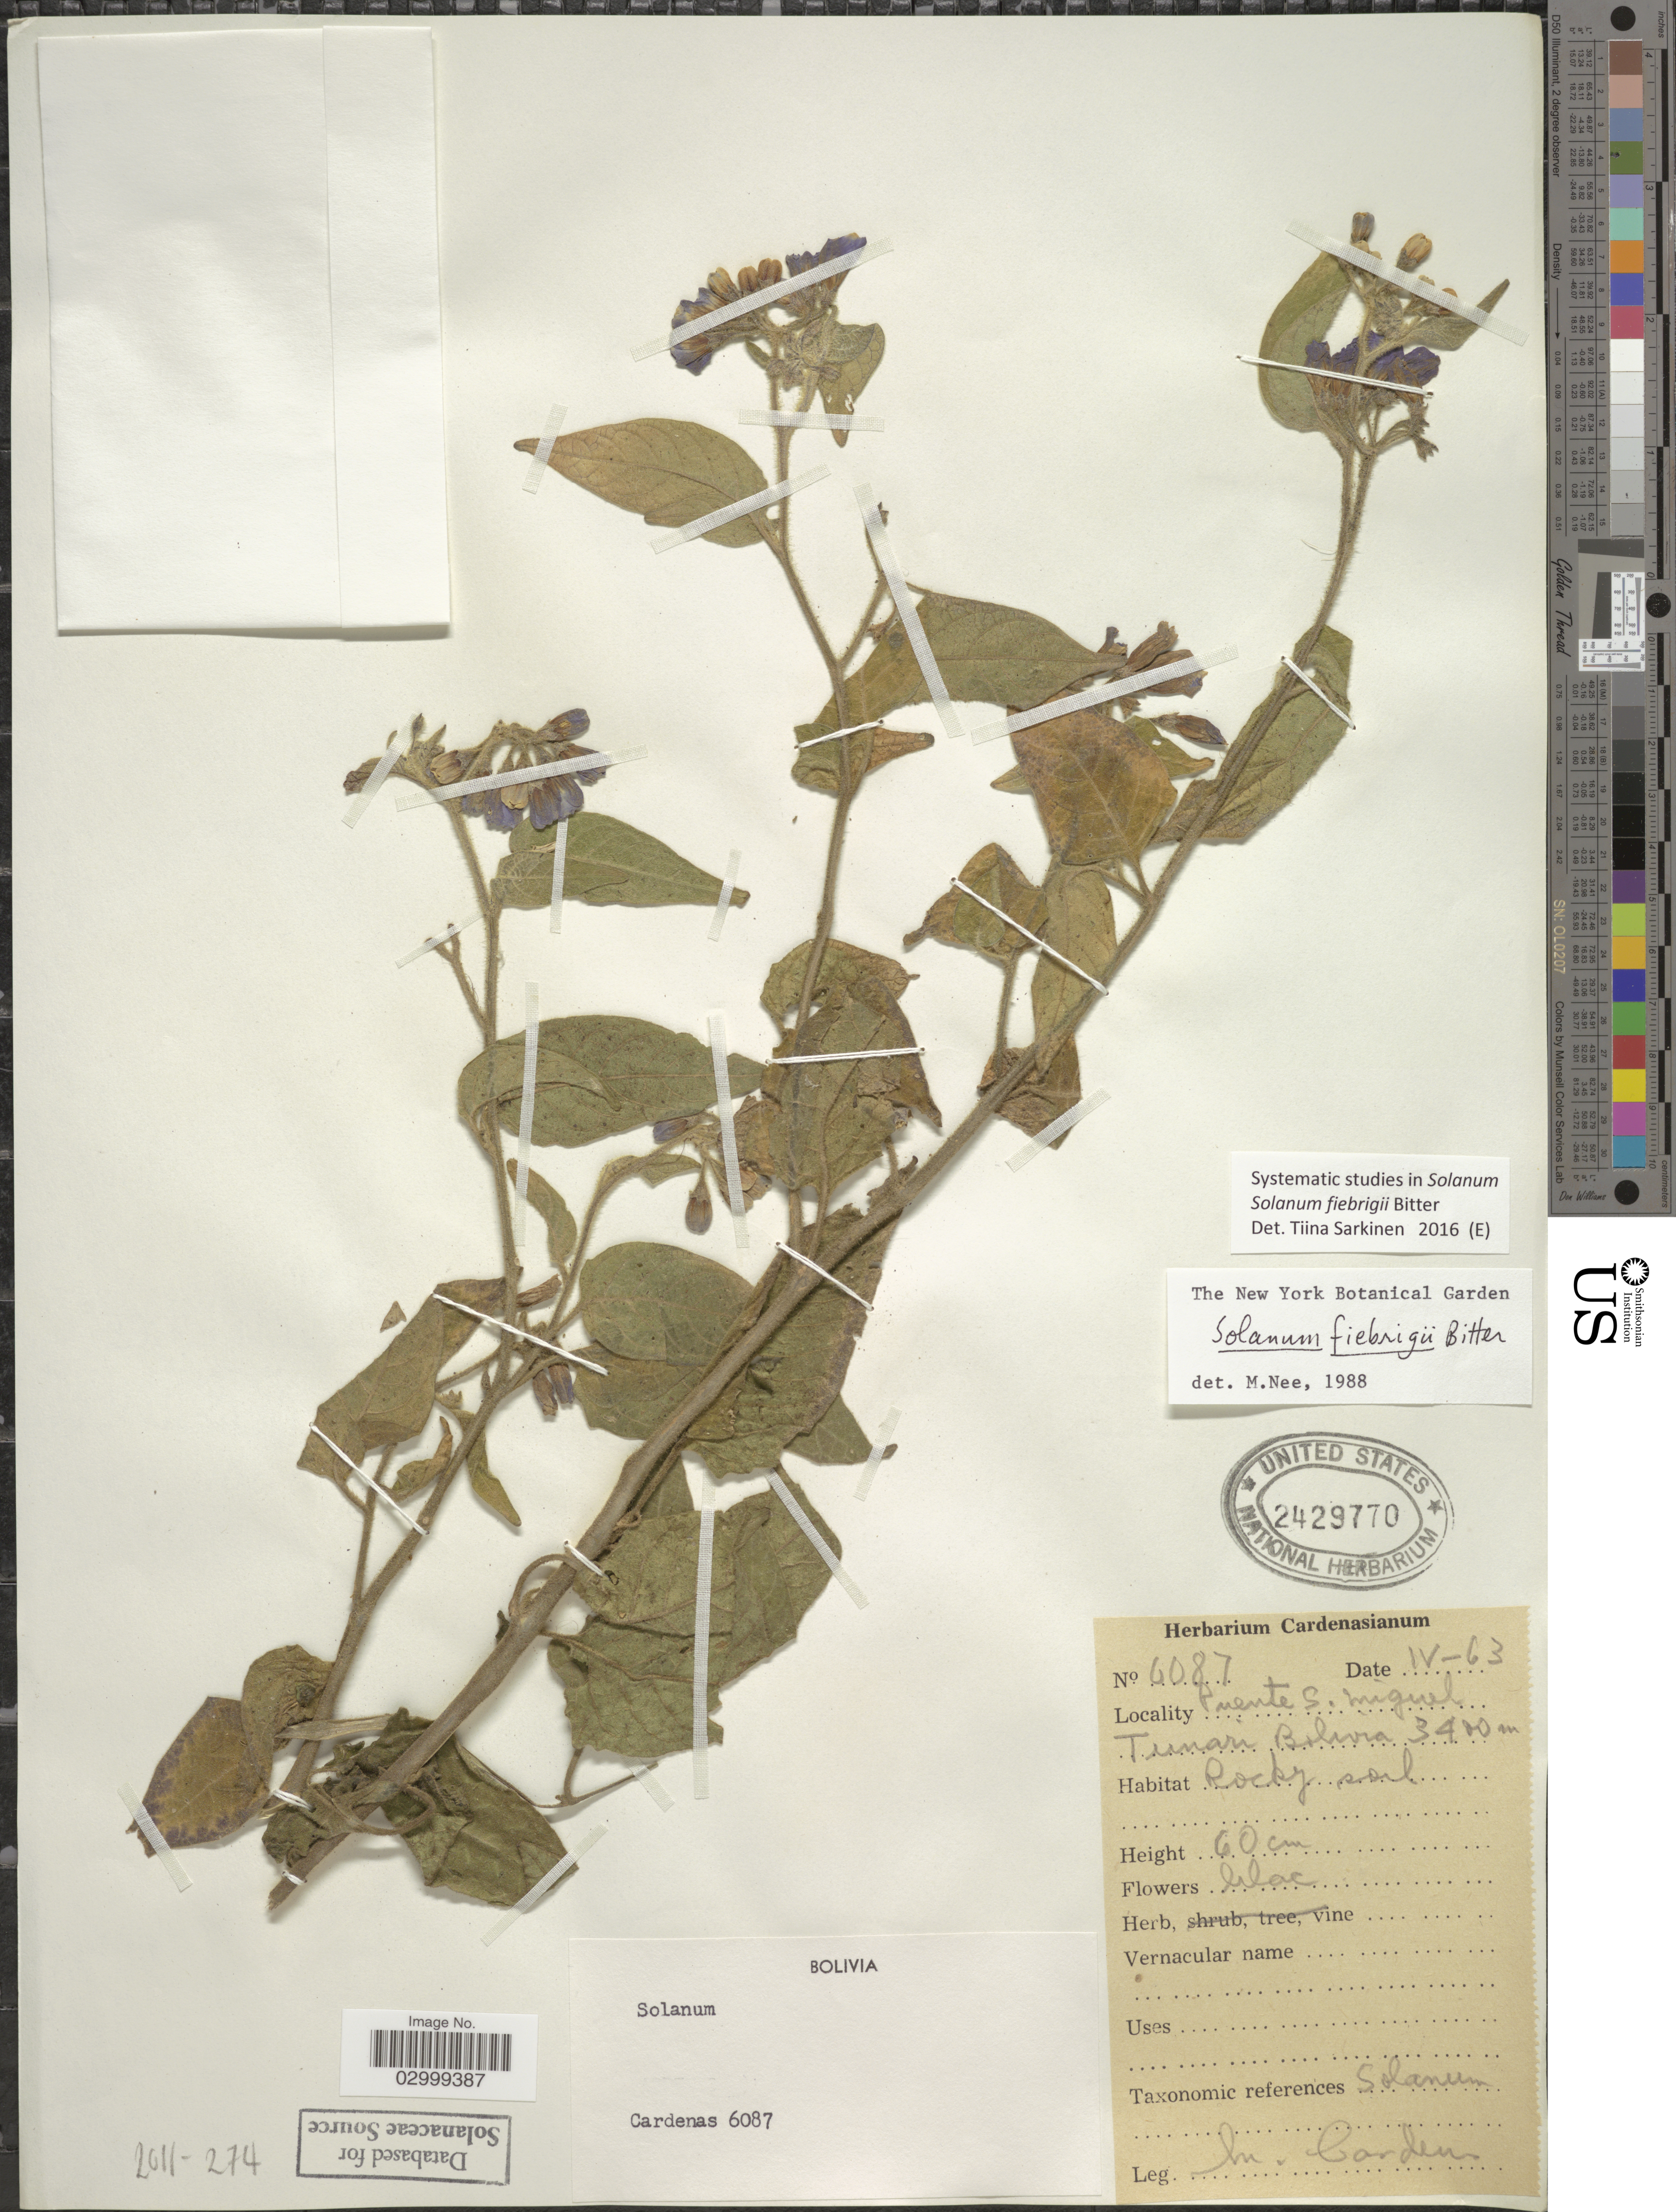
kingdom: Plantae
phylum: Tracheophyta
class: Magnoliopsida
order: Solanales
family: Solanaceae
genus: Solanum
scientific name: Solanum fiebrigii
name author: Bitter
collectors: M. Cárdenas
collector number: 6087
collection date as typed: Transcribed d/m/y: /4/63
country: Bolivia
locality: Puente S. Miguel Tunari.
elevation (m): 3400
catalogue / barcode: US 2429770